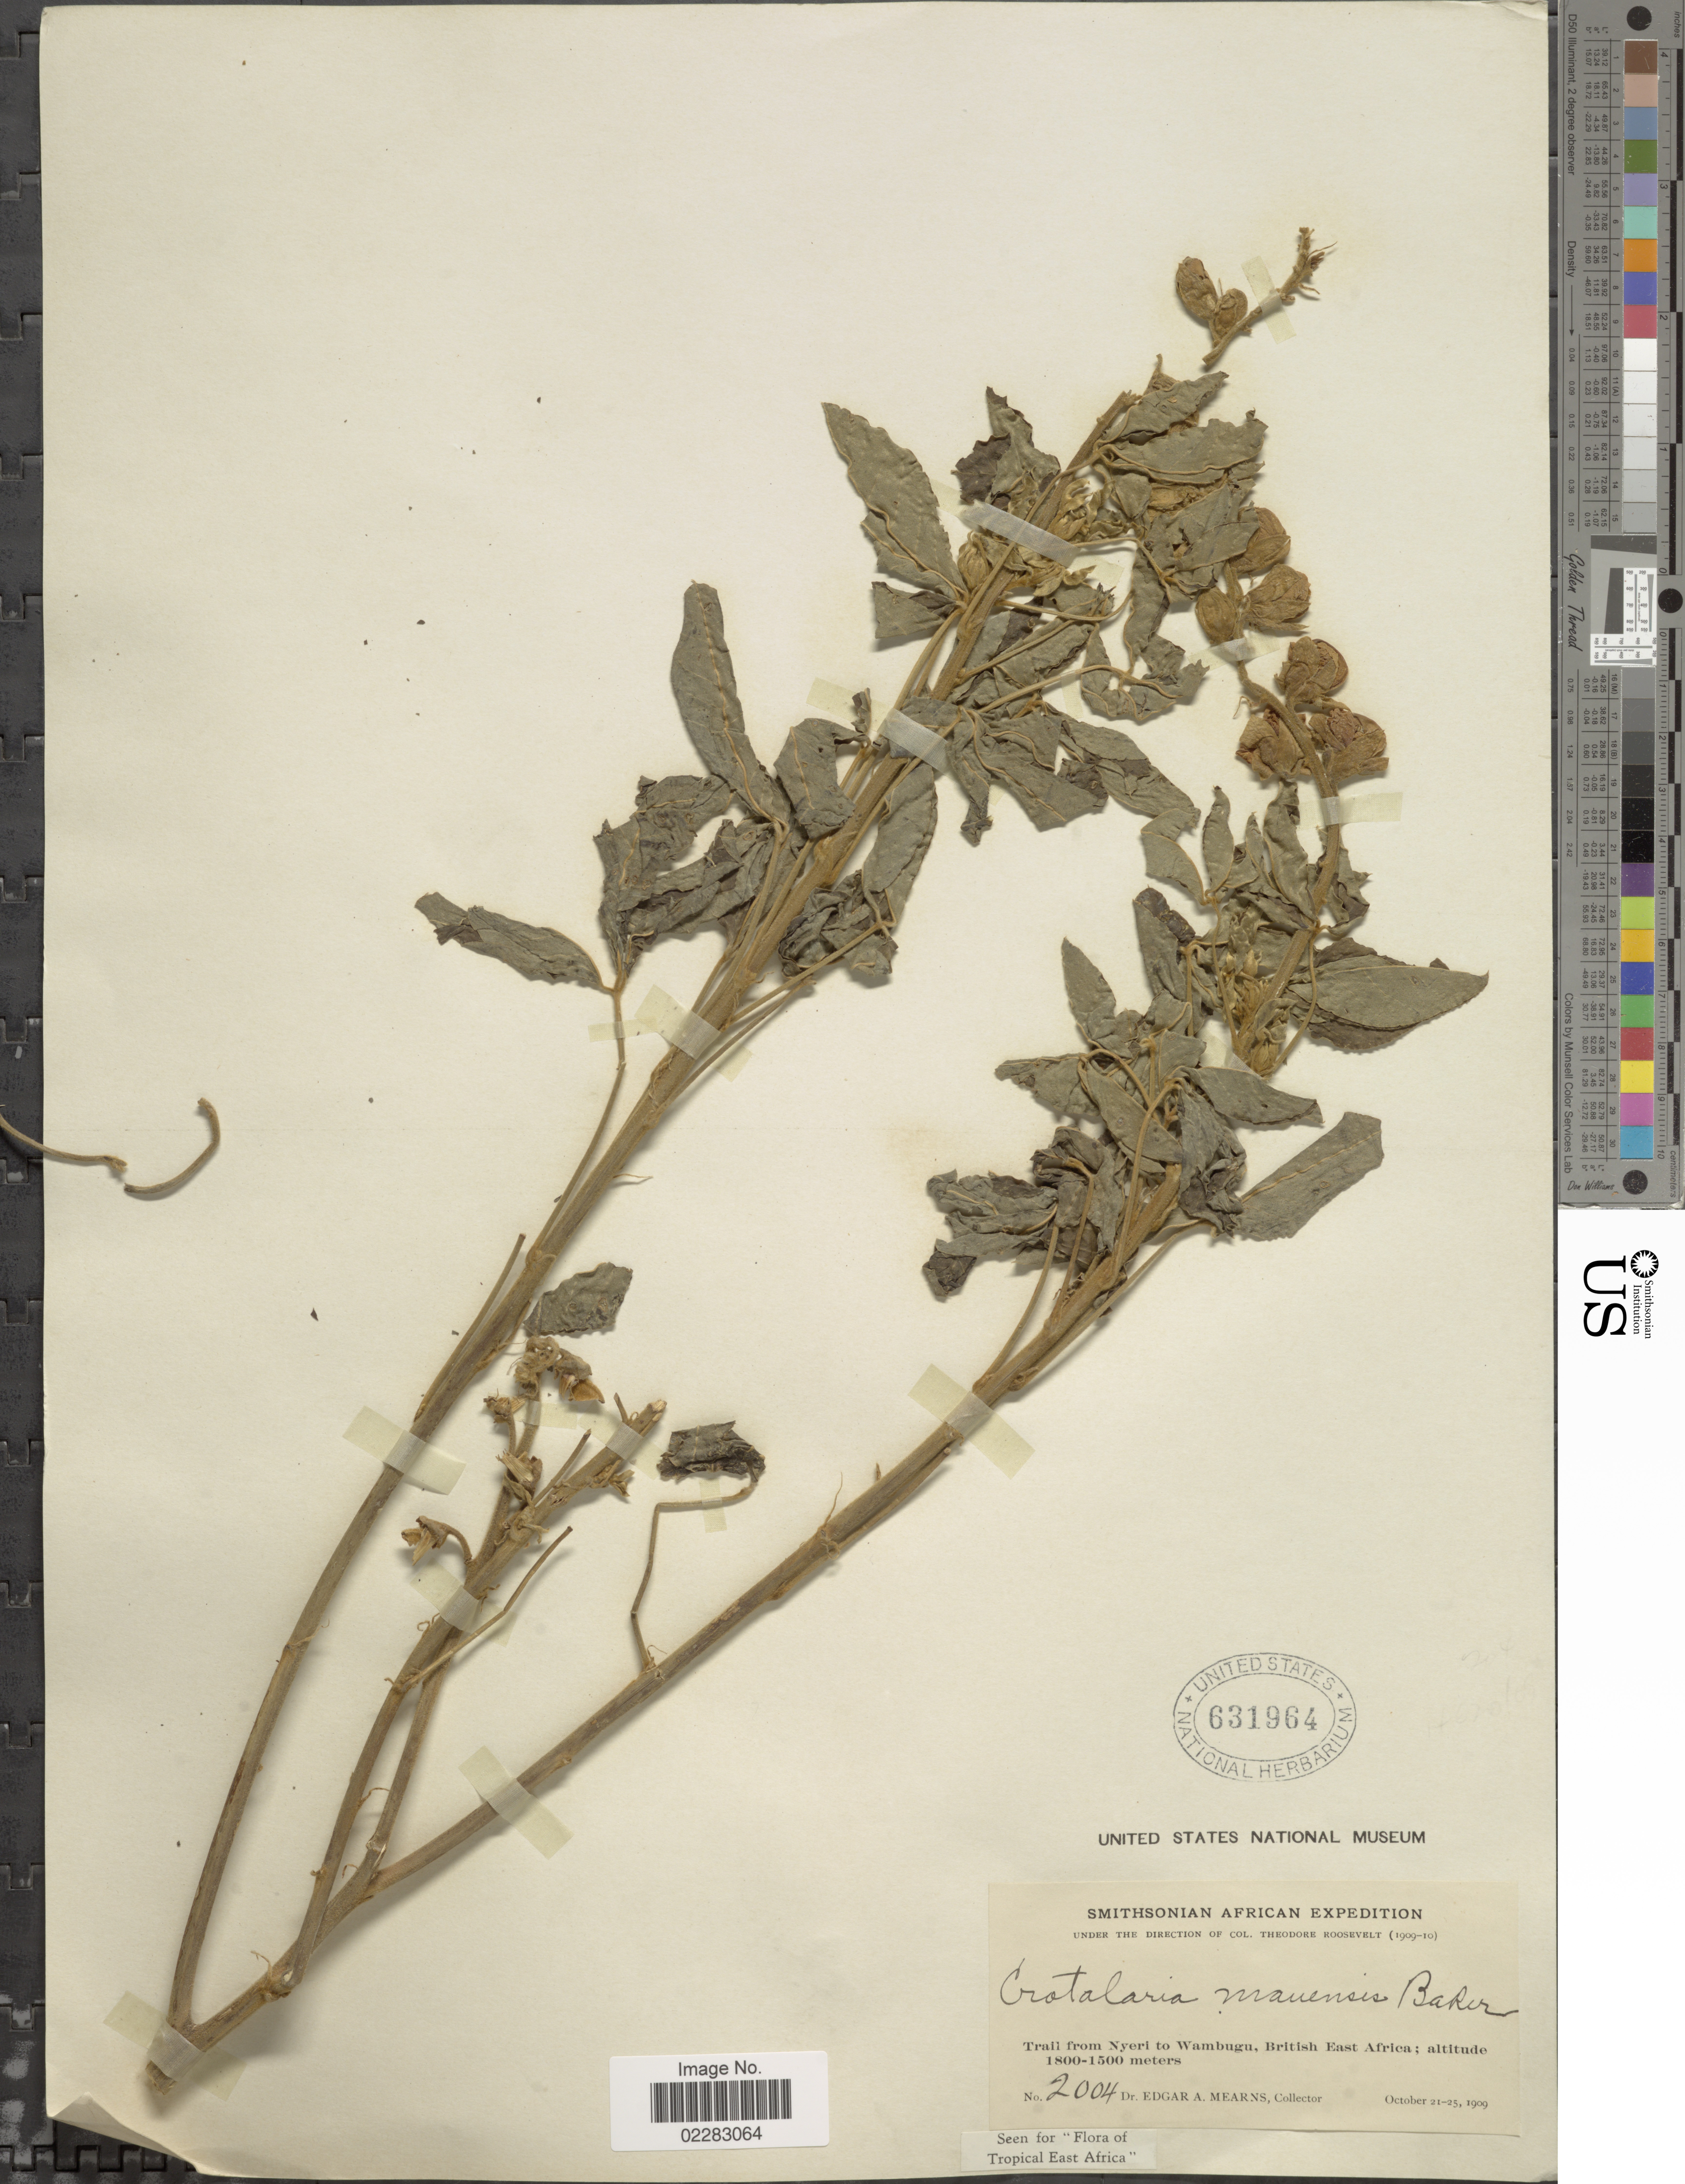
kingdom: Plantae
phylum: Tracheophyta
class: Magnoliopsida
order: Fabales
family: Fabaceae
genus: Crotalaria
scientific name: Crotalaria mauensis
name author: Baker f.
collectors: E. A. Mearns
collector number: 2004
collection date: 1909-10-21/1909-10-25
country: Kenya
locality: Trail from Nyeri to Wambugu, British East Africa.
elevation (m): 1500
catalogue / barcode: US 631964